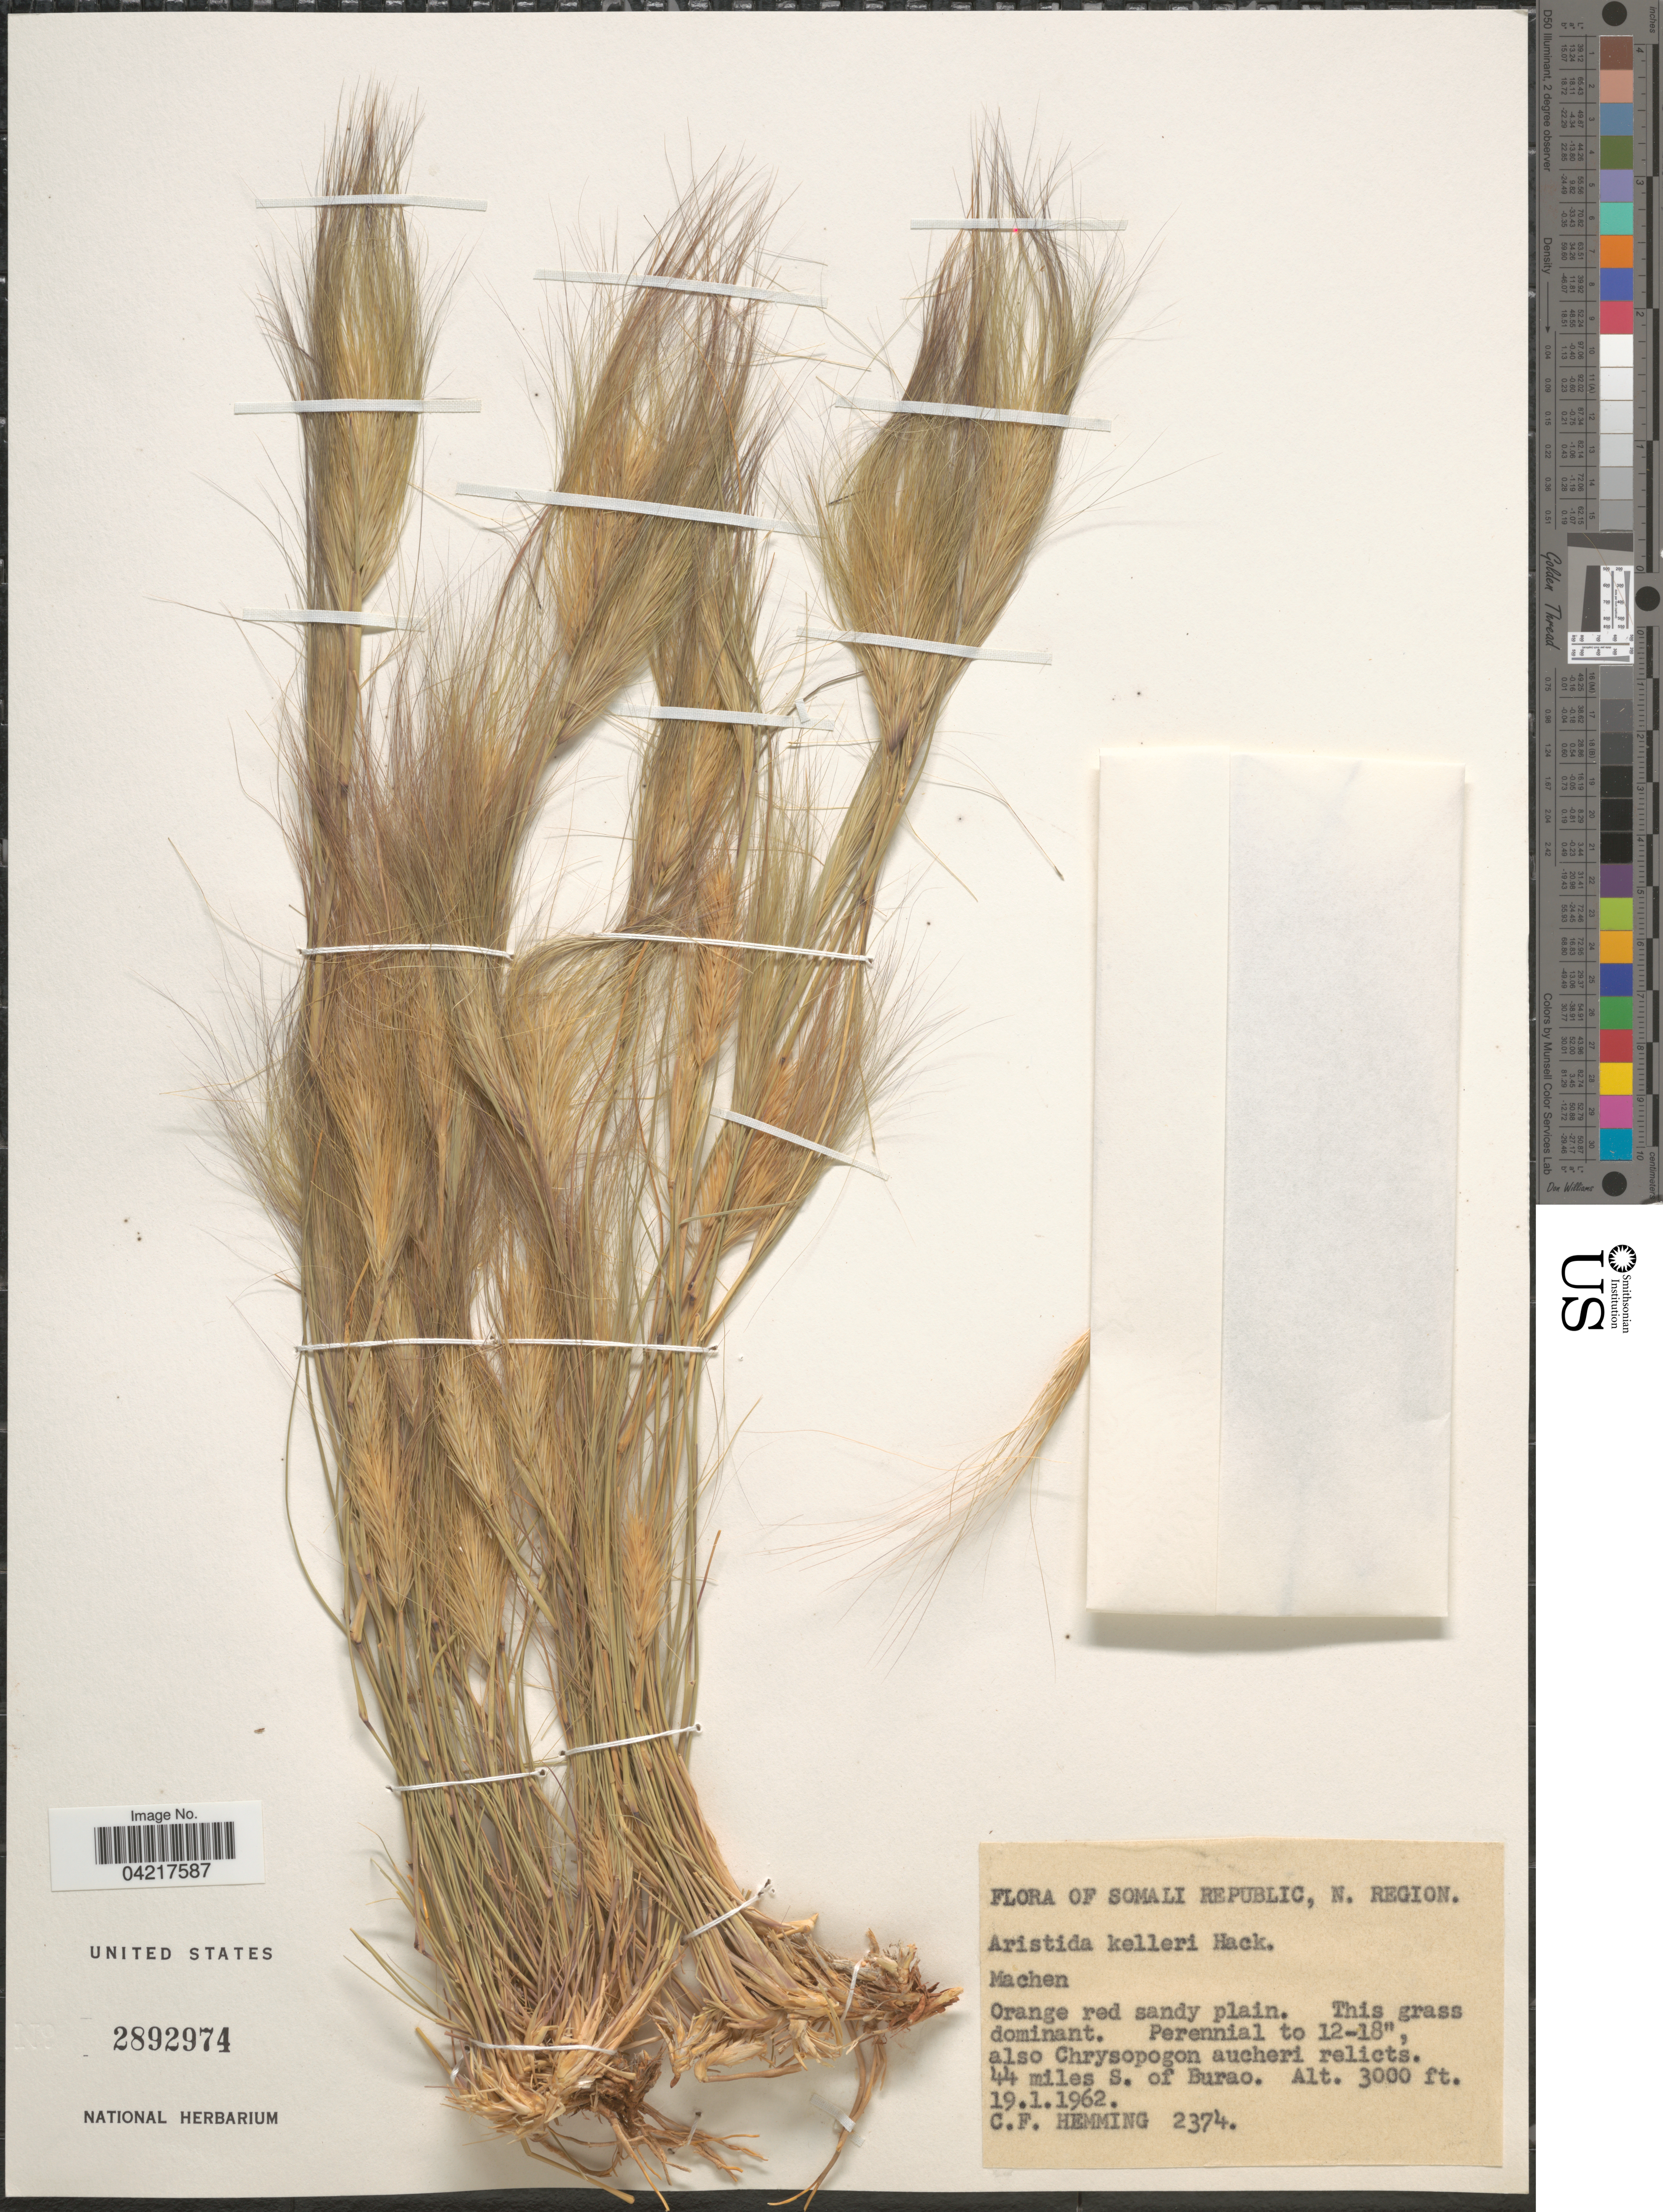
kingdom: Plantae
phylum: Tracheophyta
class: Liliopsida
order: Poales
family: Poaceae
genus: Aristida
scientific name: Aristida kelleri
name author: Hack.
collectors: C. Hemming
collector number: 2374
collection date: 1962-01-19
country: Somalia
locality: Somali Republic, N. Region. Machen [unsure placement] 44 miles S. of Burao.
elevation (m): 914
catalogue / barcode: US 2892974